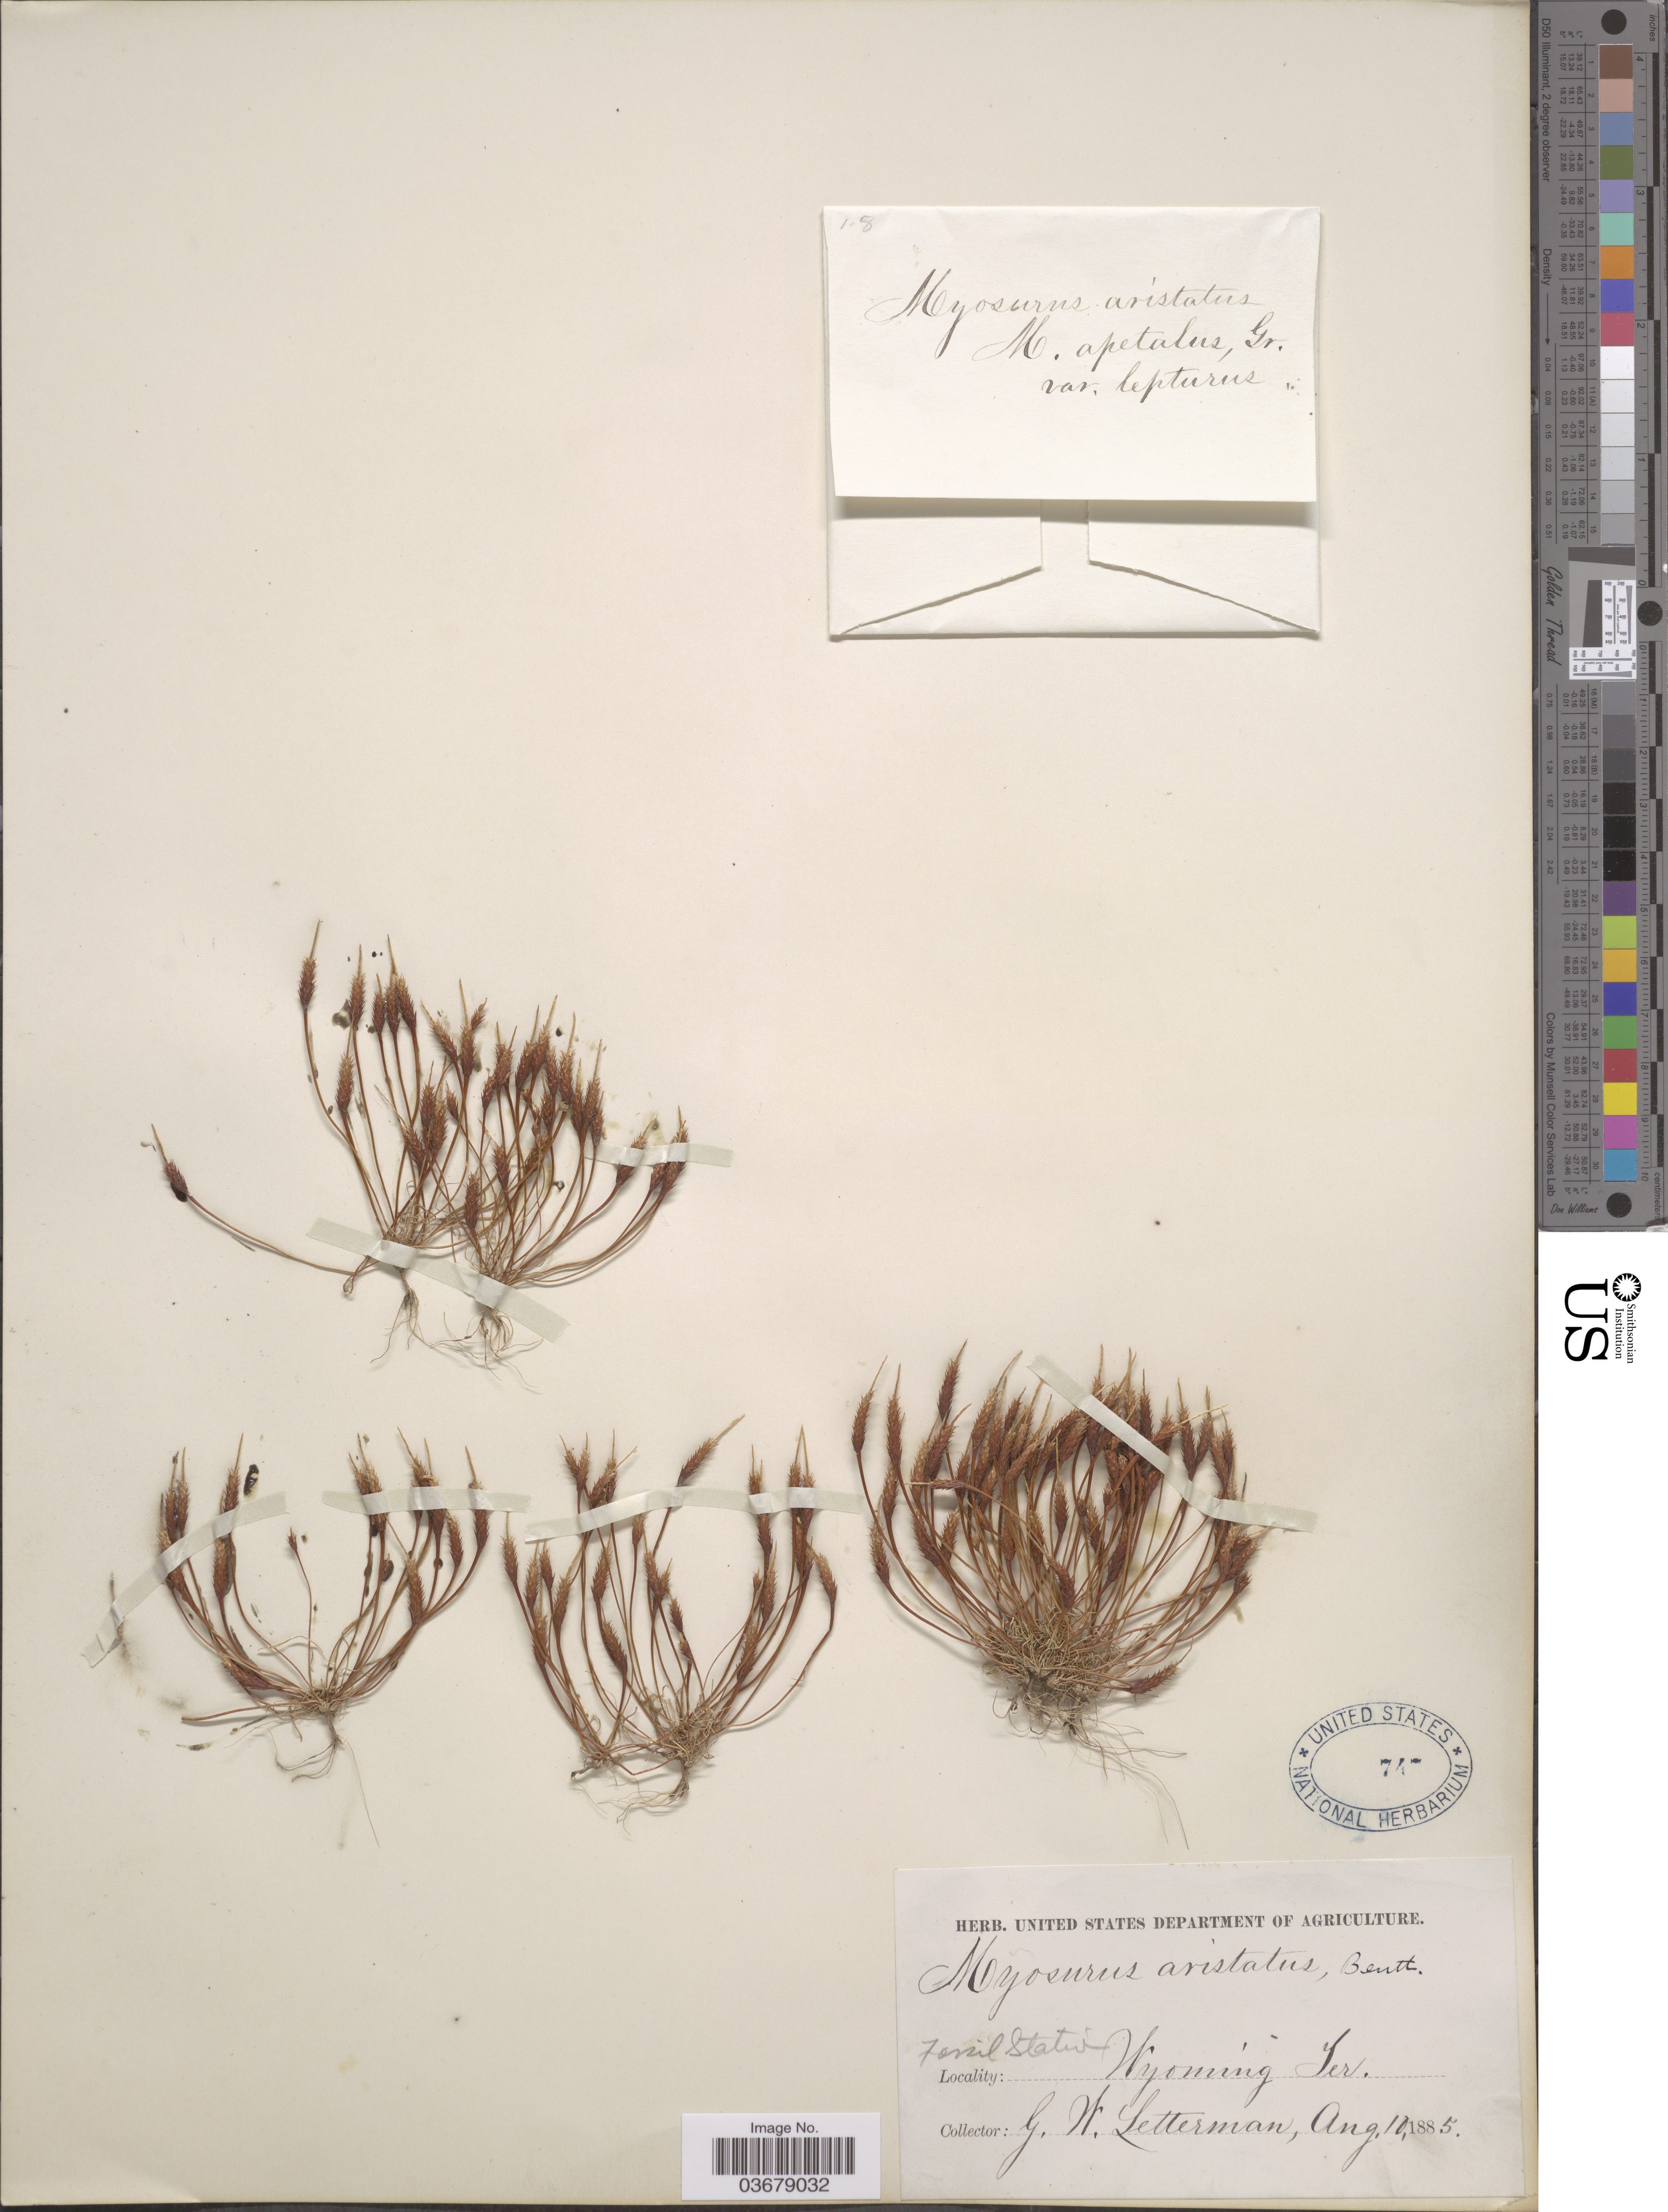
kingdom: Plantae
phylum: Tracheophyta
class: Magnoliopsida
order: Ranunculales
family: Ranunculaceae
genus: Myosurus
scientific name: Myosurus aristatus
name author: Benth.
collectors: G. W. Letterman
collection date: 1885-08-10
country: United States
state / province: Wyoming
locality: Fossil Station.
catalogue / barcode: US 747